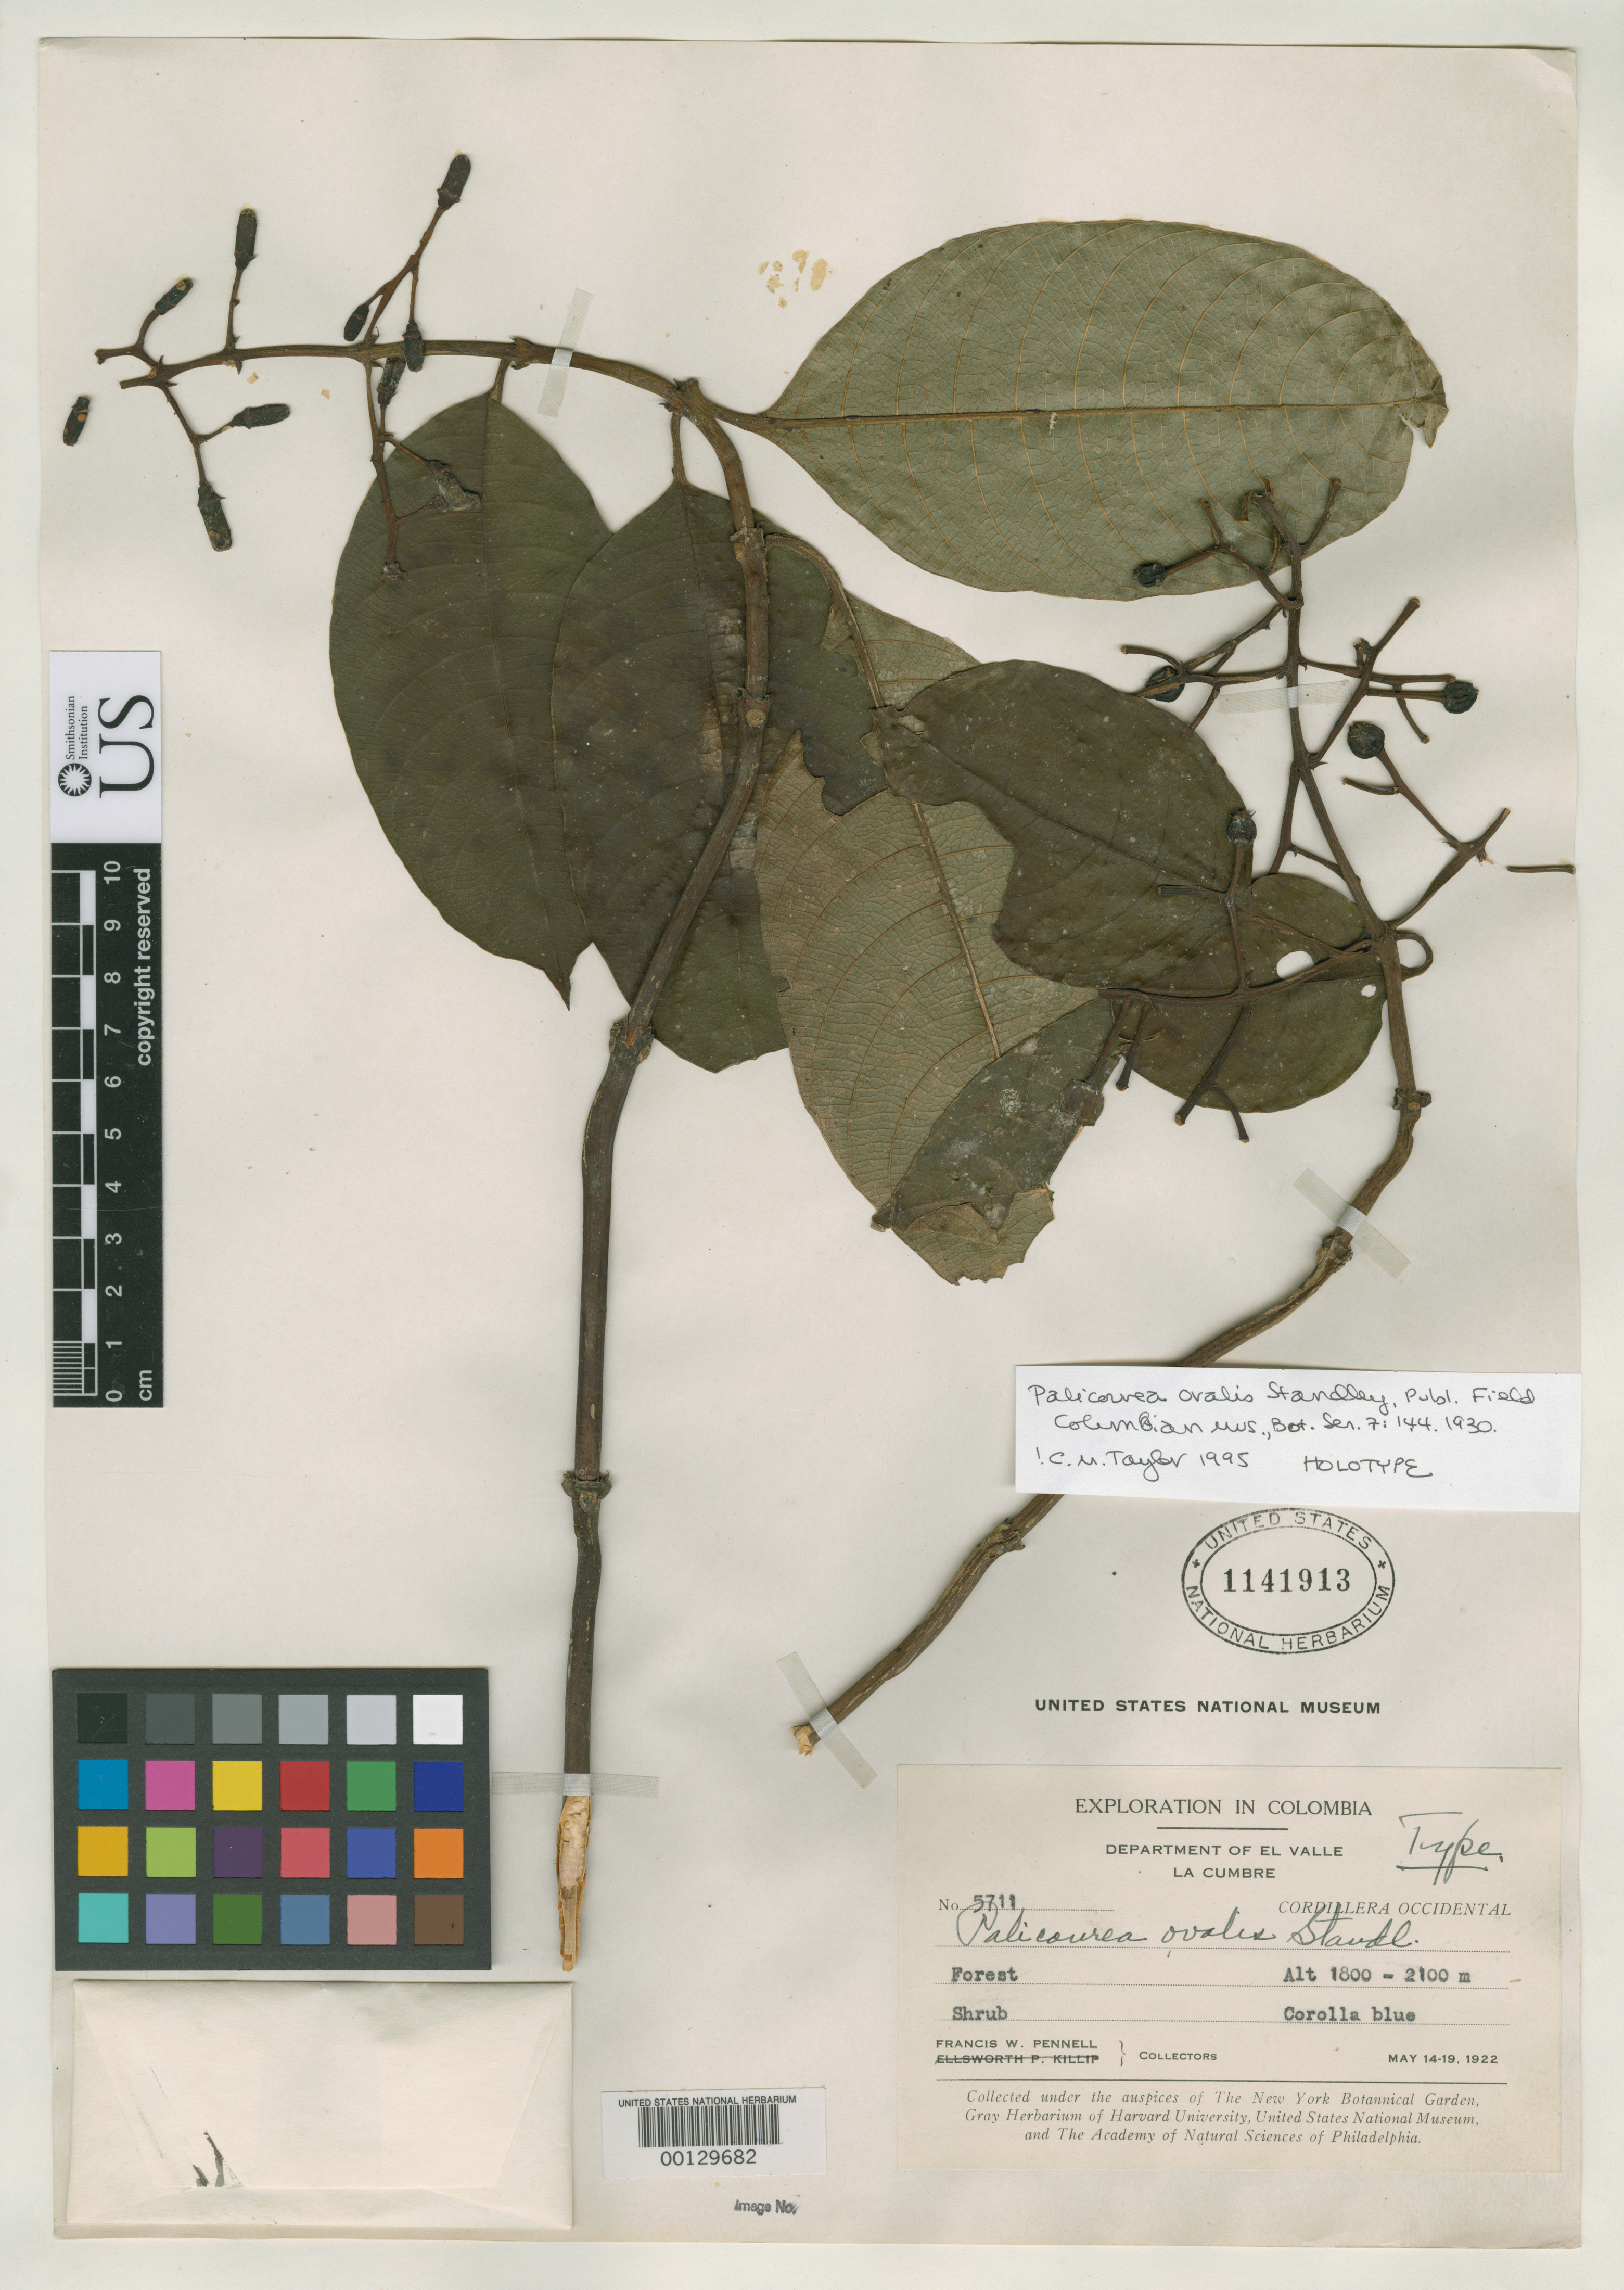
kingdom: Plantae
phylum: Tracheophyta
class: Magnoliopsida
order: Gentianales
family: Rubiaceae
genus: Palicourea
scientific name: Palicourea ovalis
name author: Standl.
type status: Holotype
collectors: F. W. Pennell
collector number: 5711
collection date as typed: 14 May 1922 to 19 May 1922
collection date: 1922-05-14/1922-05-19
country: Colombia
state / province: Valle del Cauca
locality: Cordillera Occidental, La Cumbe.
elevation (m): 1800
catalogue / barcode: US 1141913